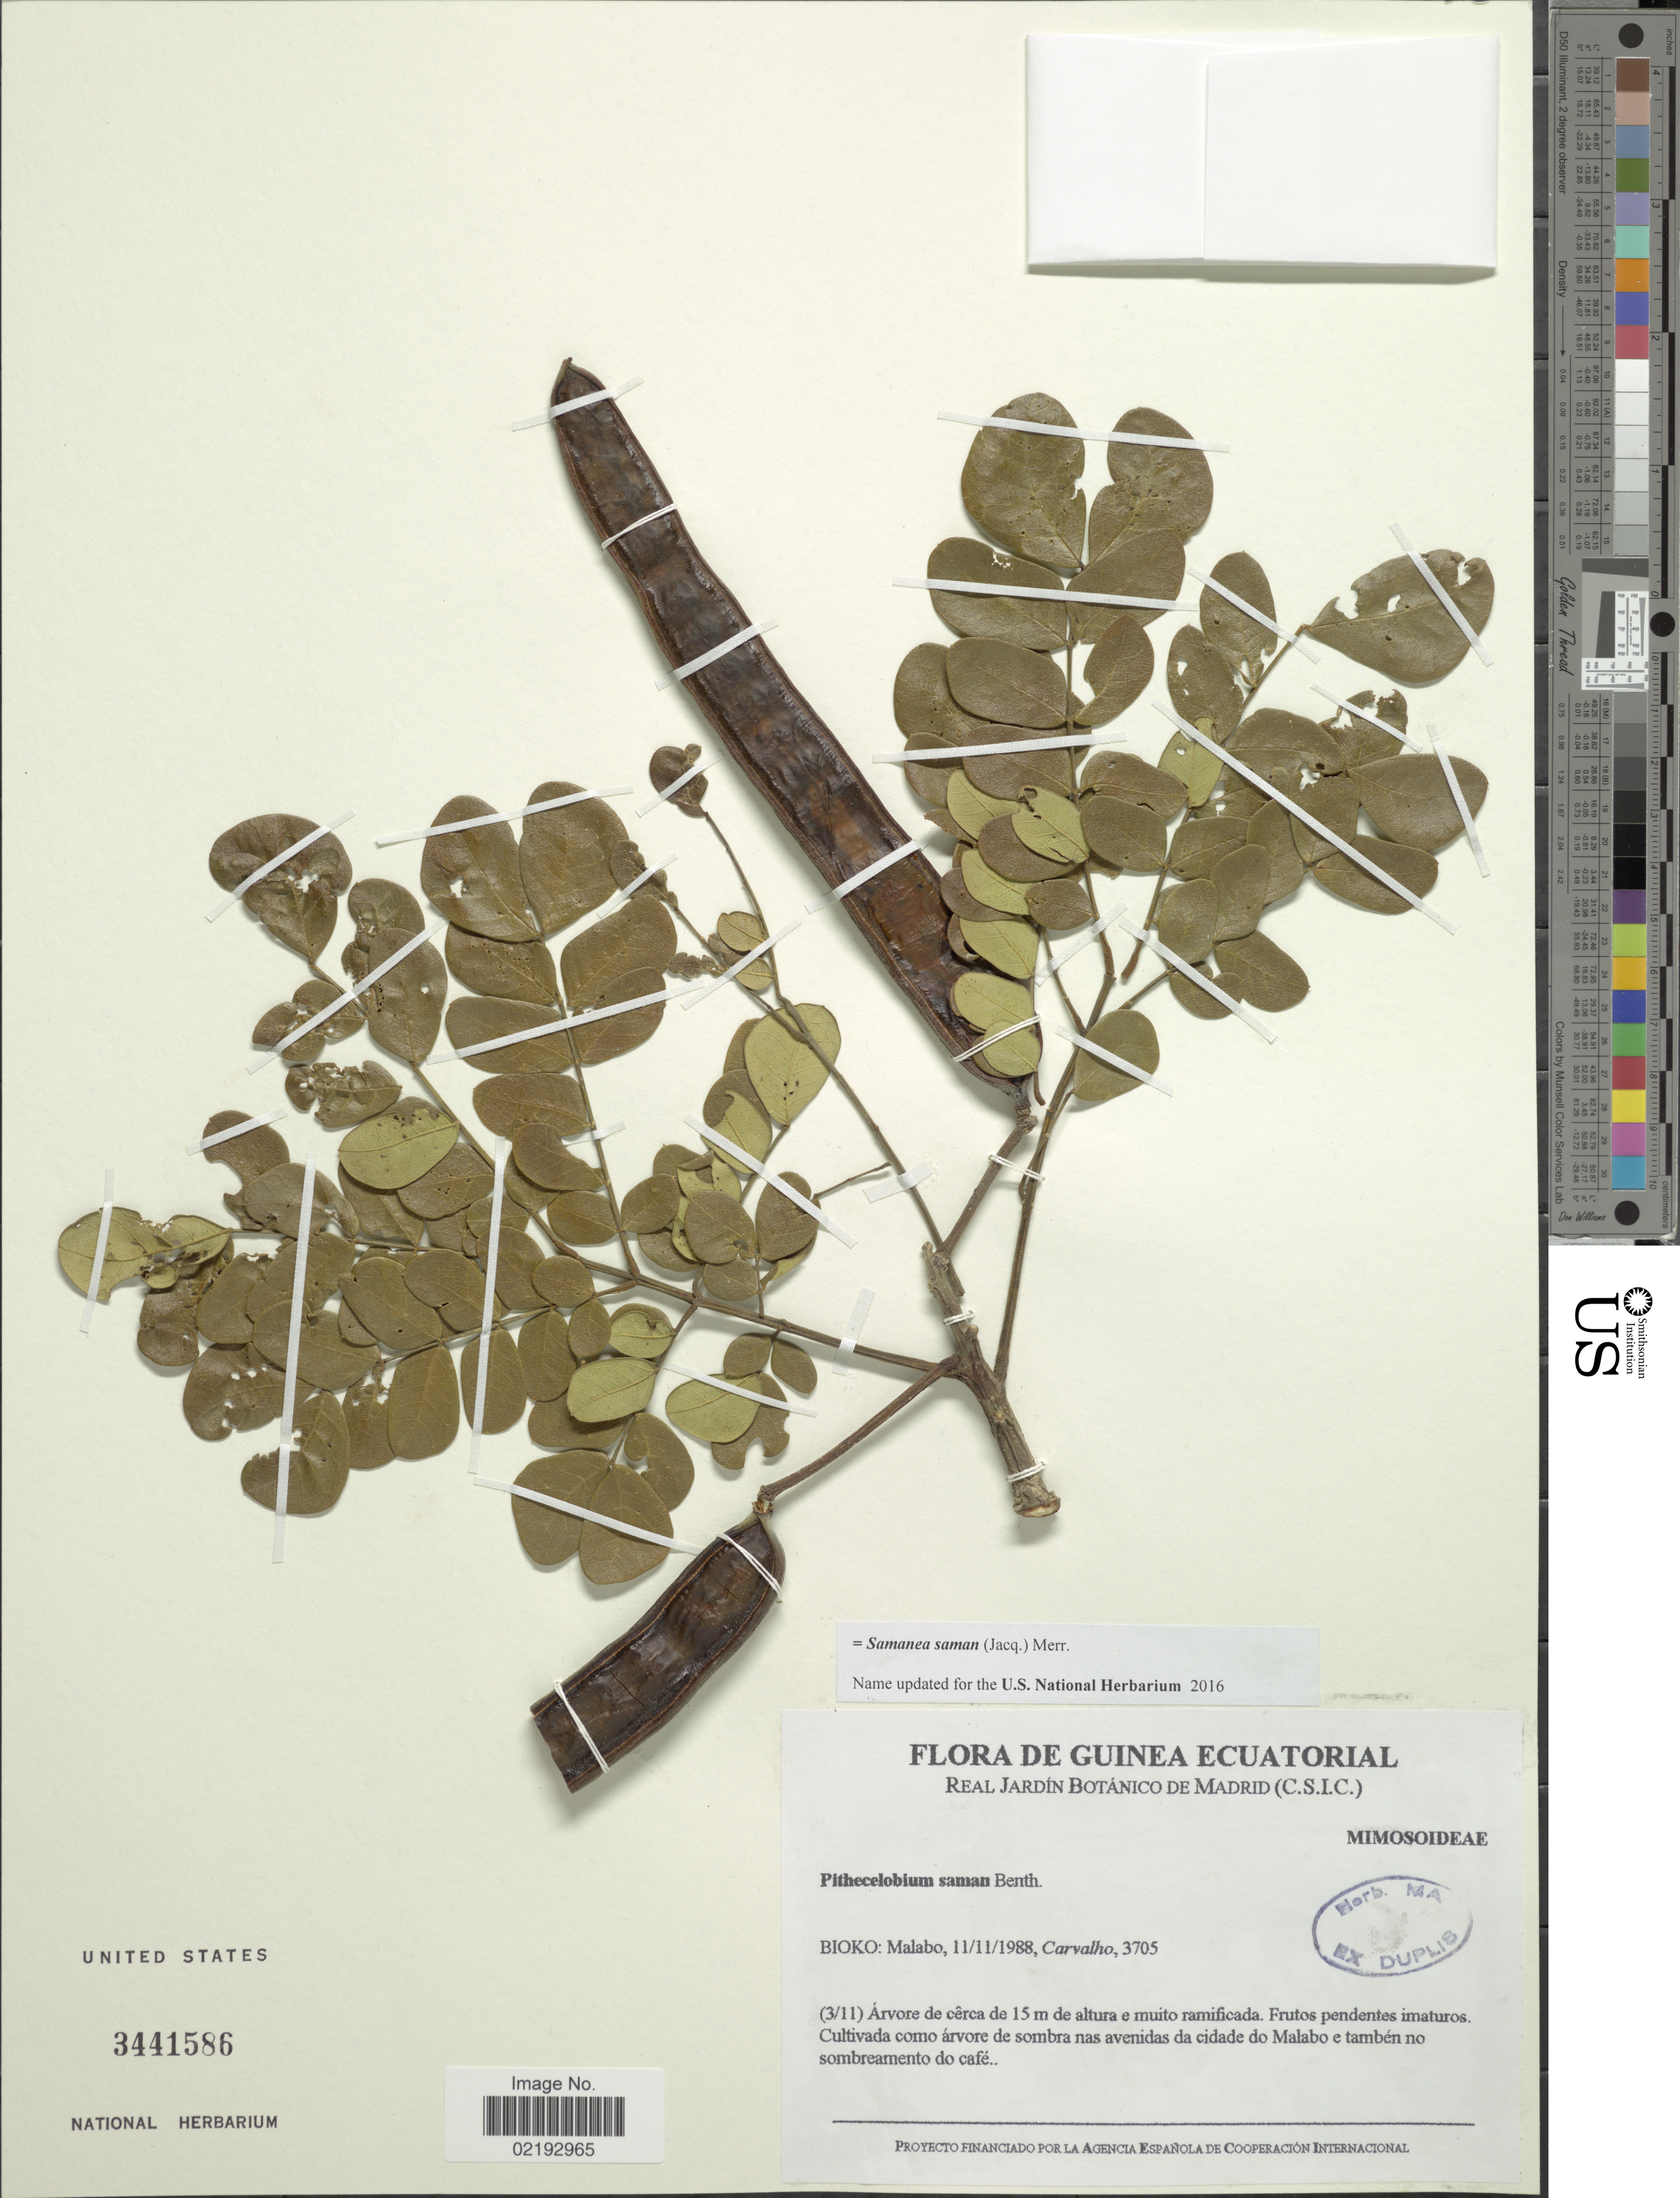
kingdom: Plantae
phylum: Tracheophyta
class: Magnoliopsida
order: Fabales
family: Fabaceae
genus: Samanea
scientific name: Samanea saman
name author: (Jacq.) Merr.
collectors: Carvalho, --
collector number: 3705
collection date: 1988-11-11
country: Equatorial Guinea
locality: Bioko, Malabo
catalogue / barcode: US 3441586